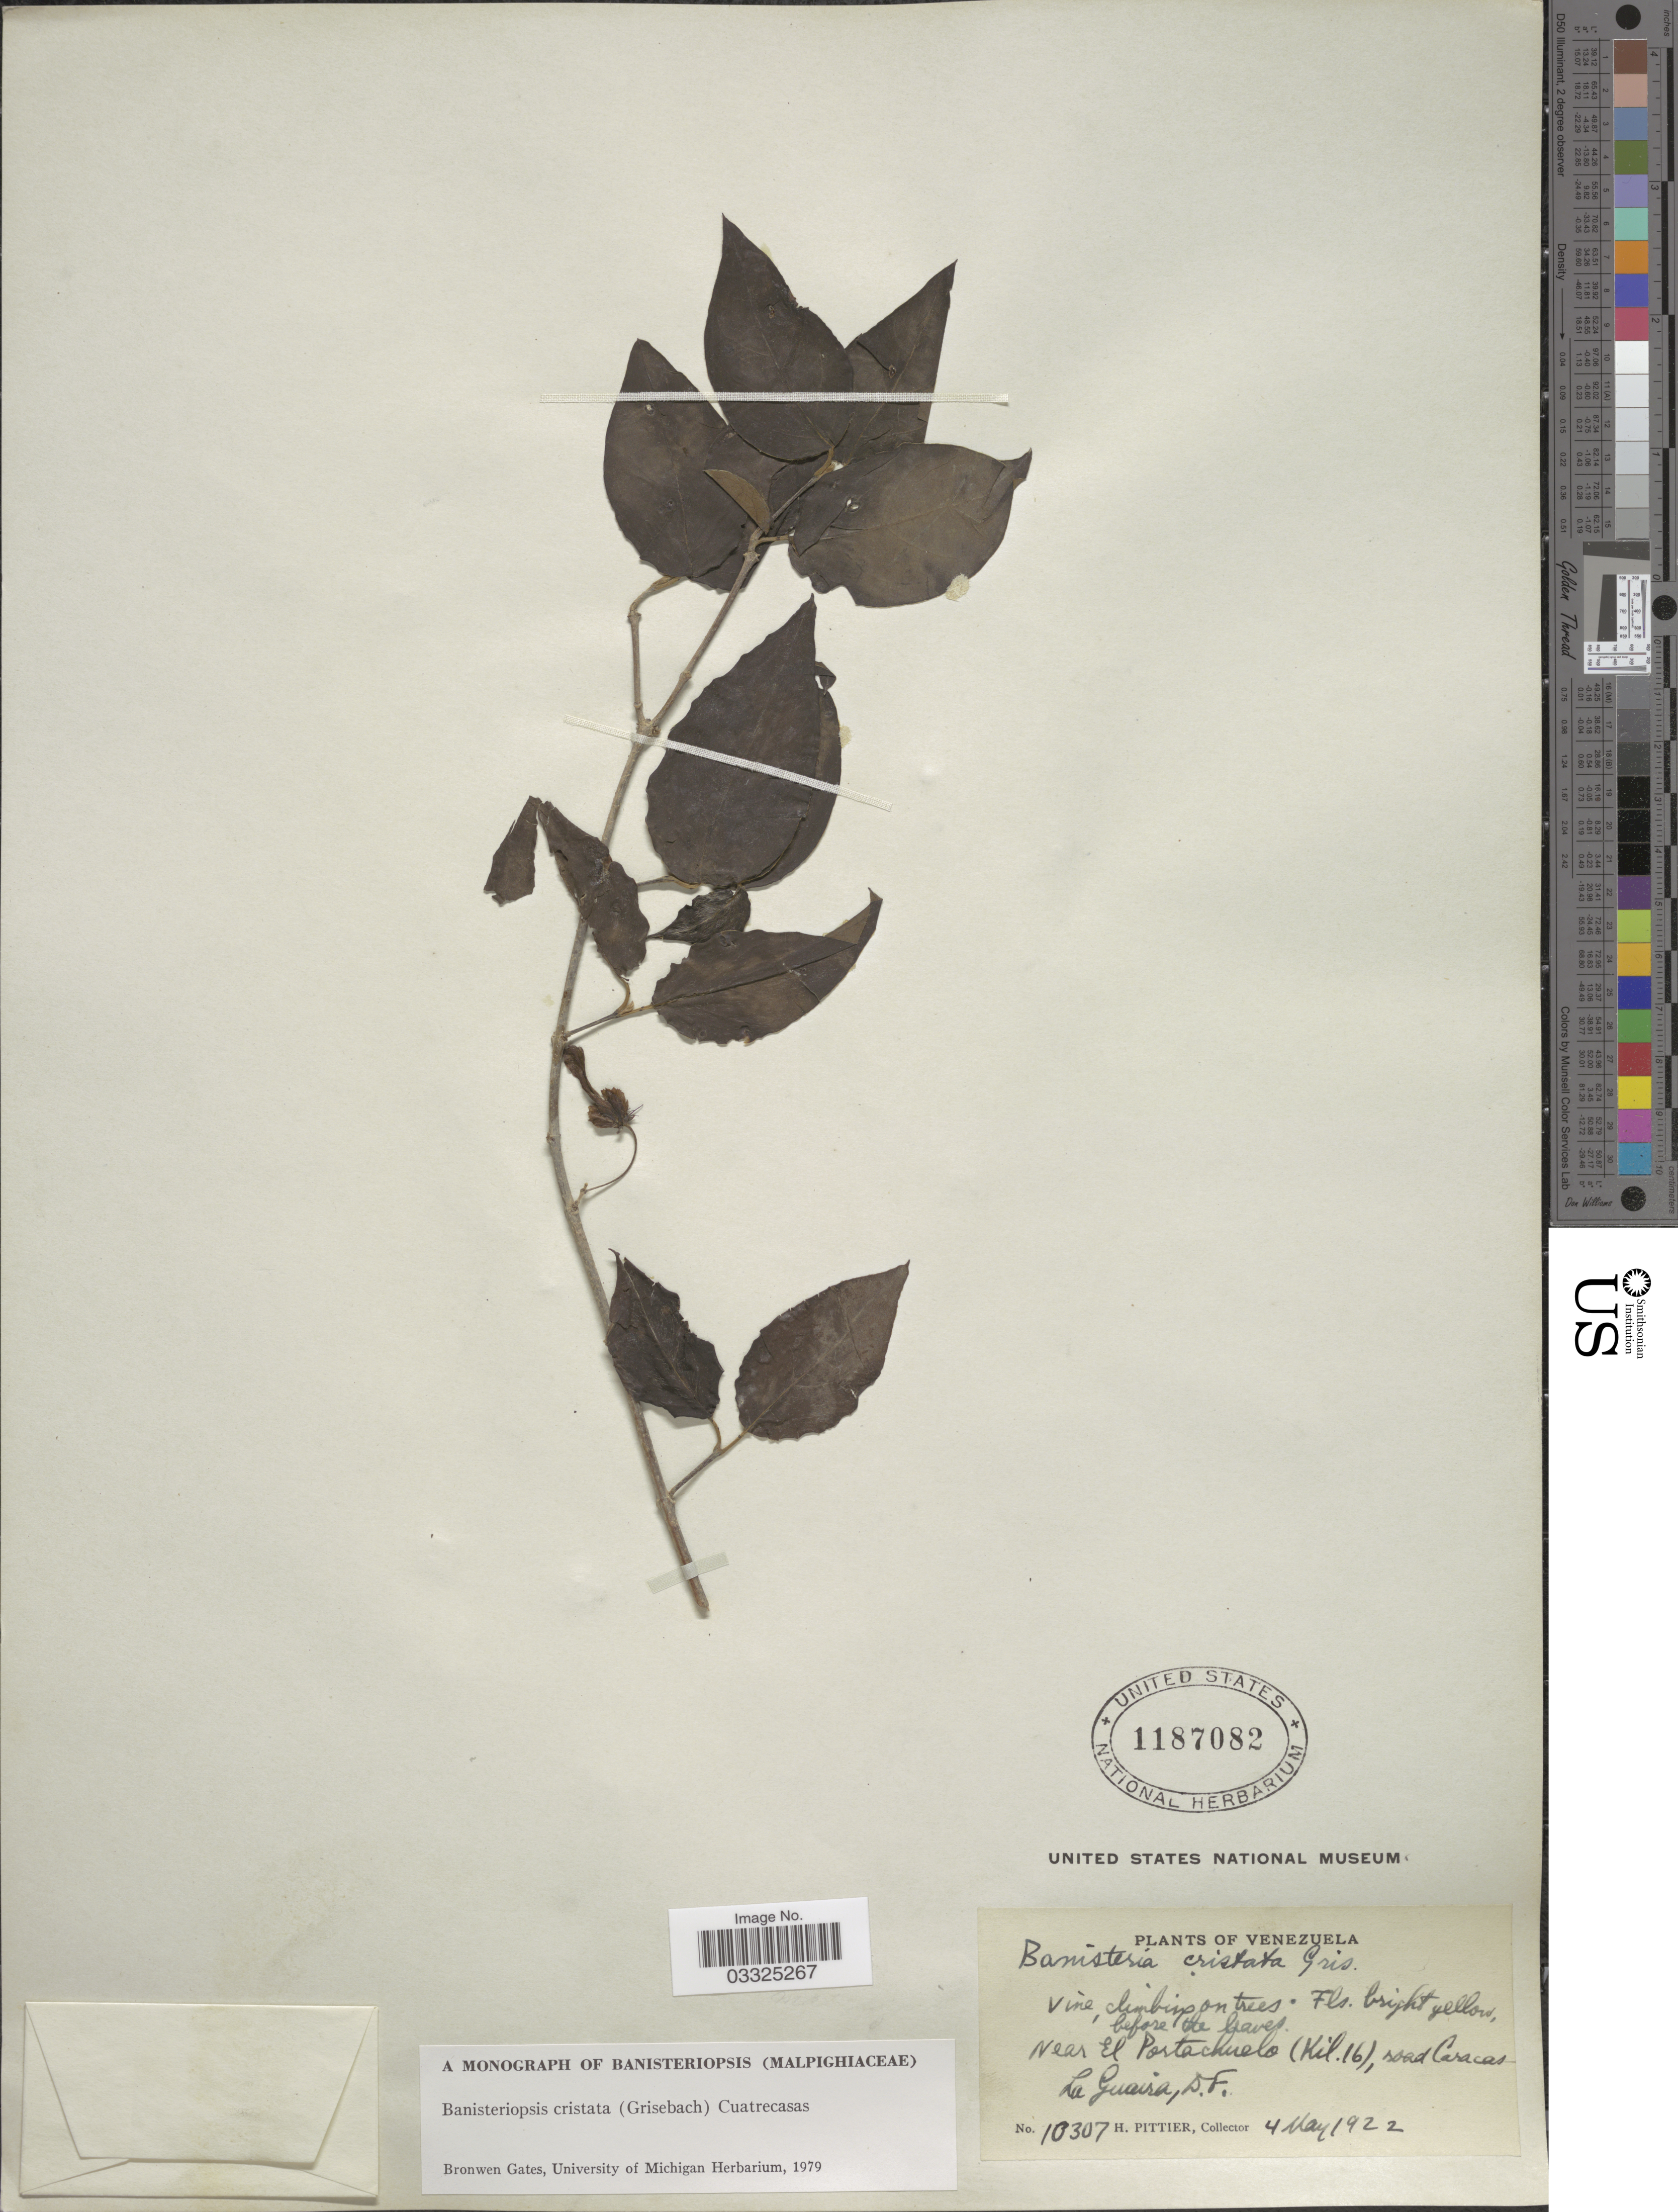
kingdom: Plantae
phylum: Tracheophyta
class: Magnoliopsida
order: Malpighiales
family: Malpighiaceae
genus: Banisteriopsis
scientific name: Banisteriopsis cristata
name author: (Griseb.) Cuatrec.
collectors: H. F. Pittier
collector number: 10307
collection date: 1922-05-04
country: Venezuela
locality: Near El Portachuelo (Kil. 16), road Caracas-La Guaira. D.F.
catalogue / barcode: US 1187082